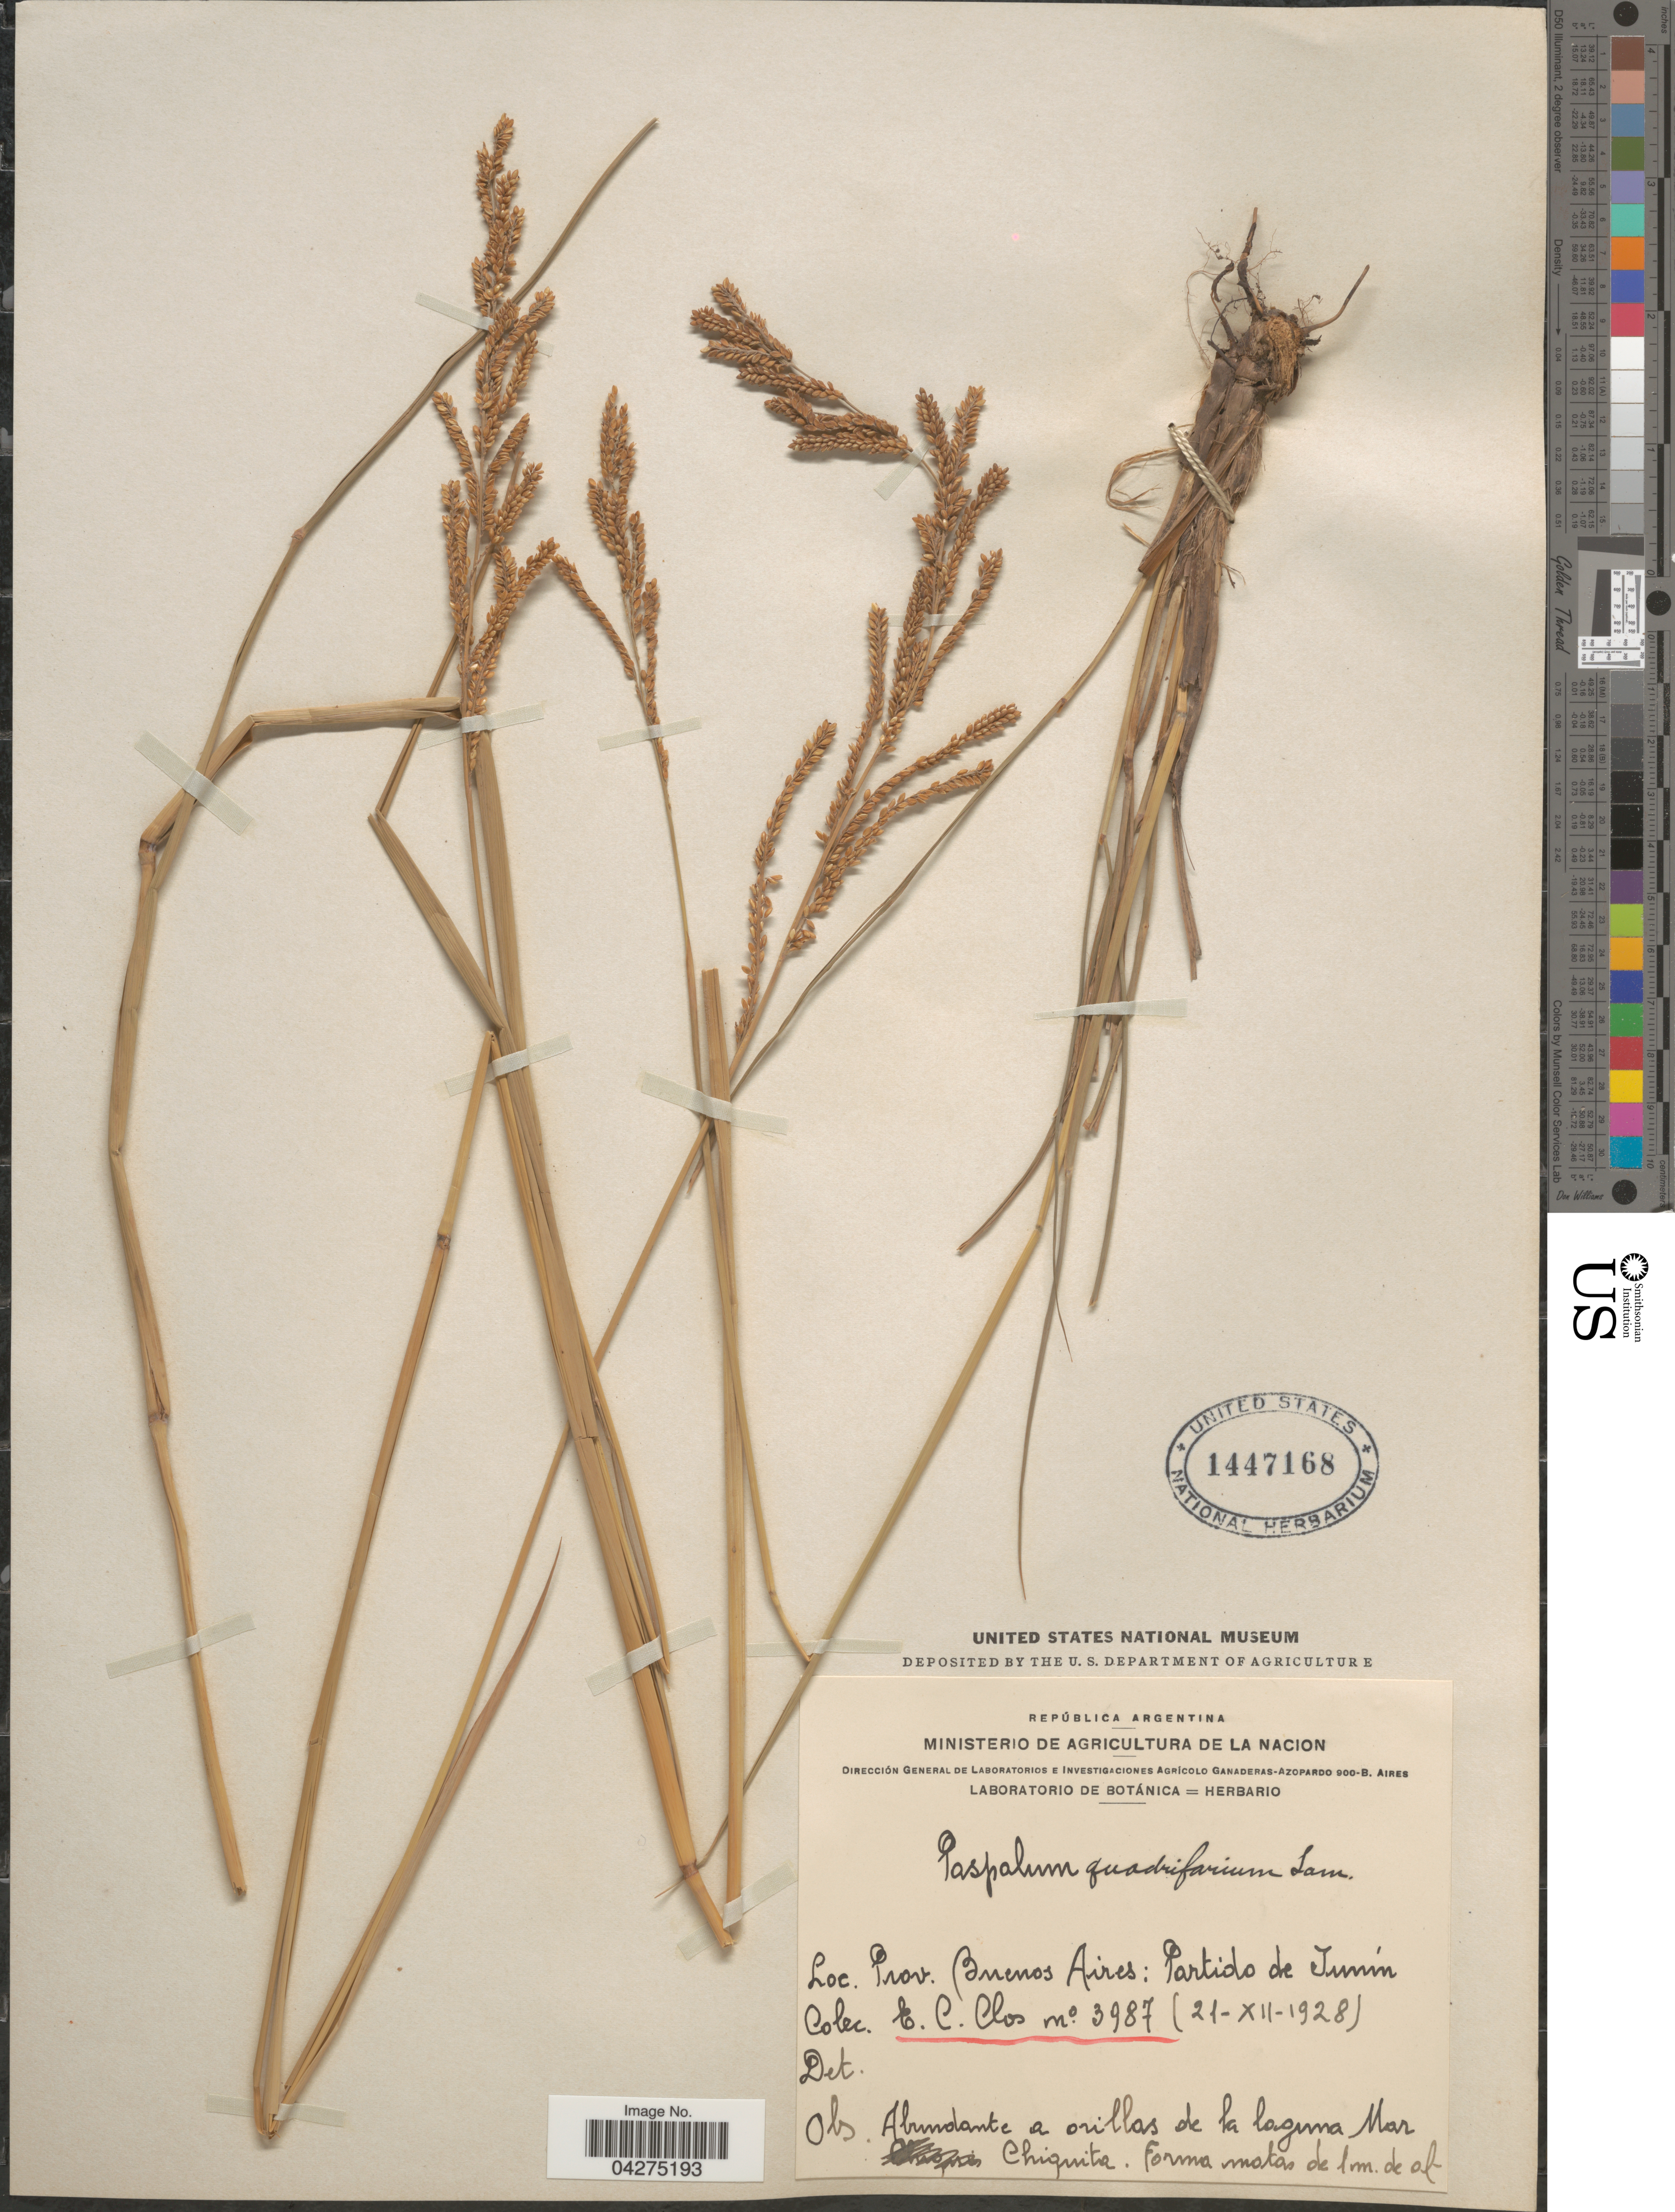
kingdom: Plantae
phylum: Tracheophyta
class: Liliopsida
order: Poales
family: Poaceae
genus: Paspalum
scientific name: Paspalum quadrifarium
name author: Lam.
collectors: E. Clos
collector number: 3987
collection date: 1928-12-21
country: Argentina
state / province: Buenos Aires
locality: Partido de Junín. Abundante a orillas de la laguna Mar Chiquita.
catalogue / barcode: US 1447168